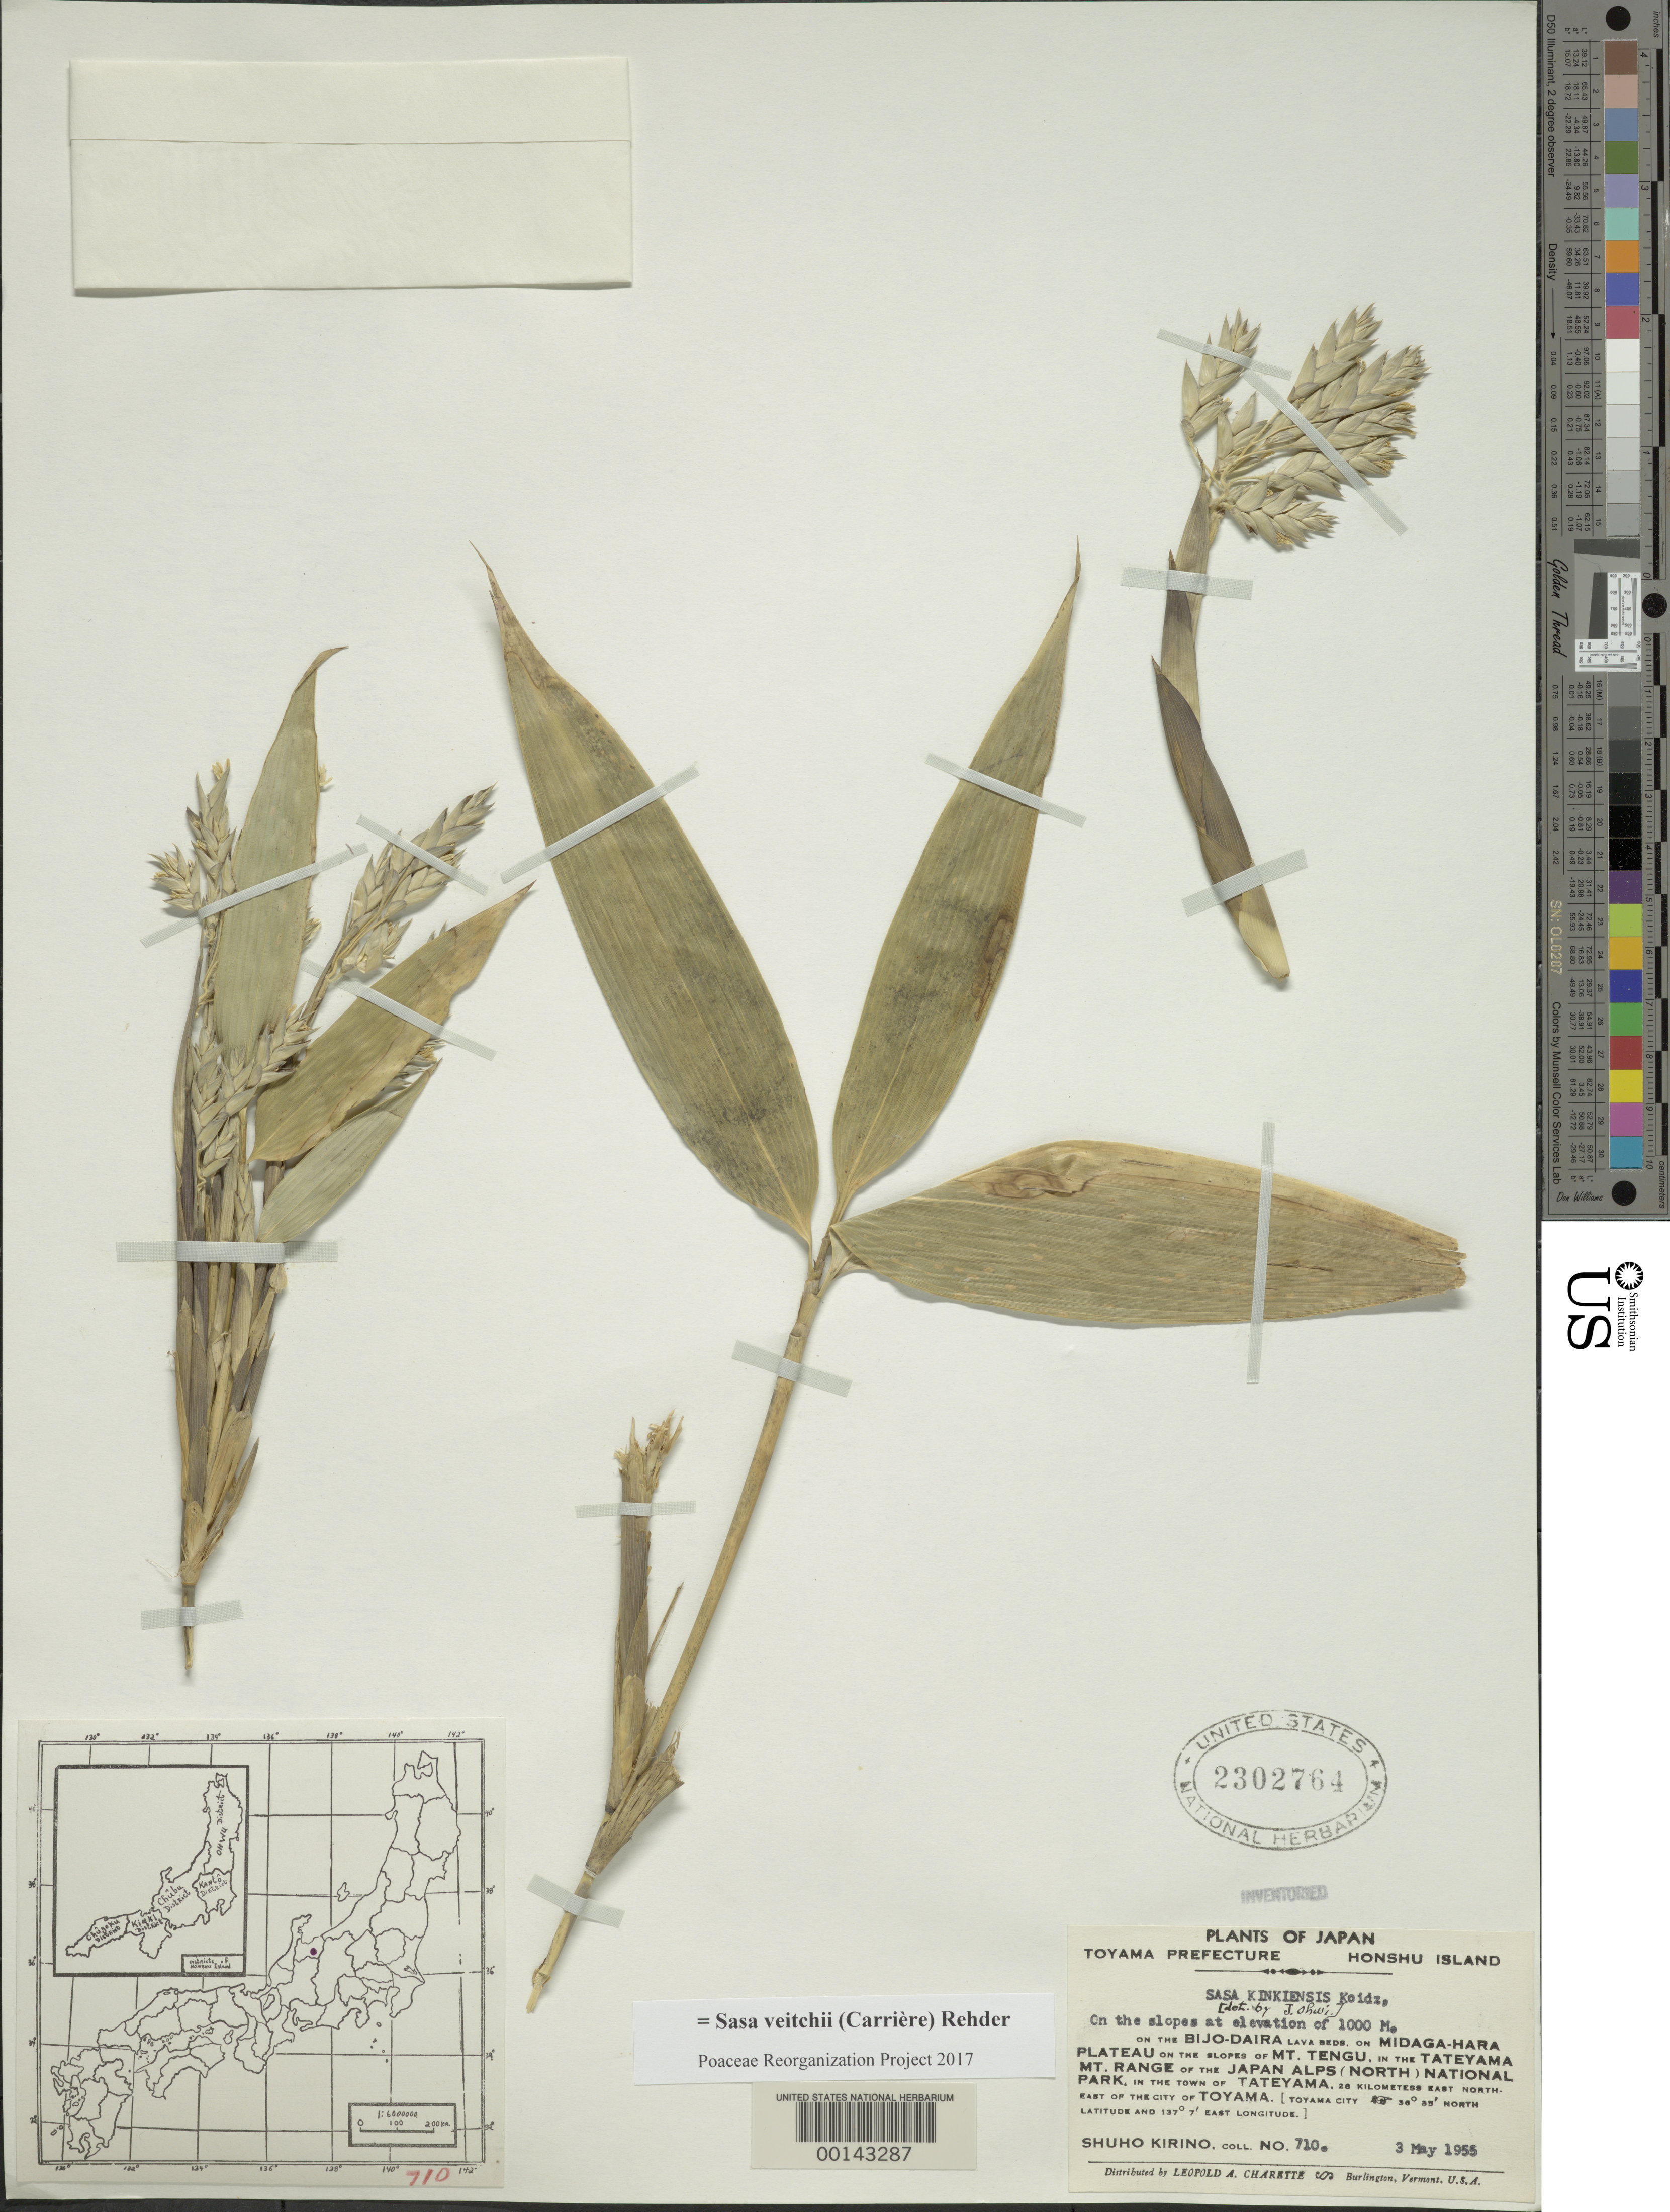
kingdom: Plantae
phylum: Tracheophyta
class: Liliopsida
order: Poales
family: Poaceae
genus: Sasa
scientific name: Sasa veitchii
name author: (Carrière) Rehder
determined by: Poaceae Reorganization Project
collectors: K. Shuho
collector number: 710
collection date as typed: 03 May 1955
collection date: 1955-05-03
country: Japan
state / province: Toyama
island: Honshu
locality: Toyama, tateyama, mt. tengu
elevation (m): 1000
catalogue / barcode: US 2302764